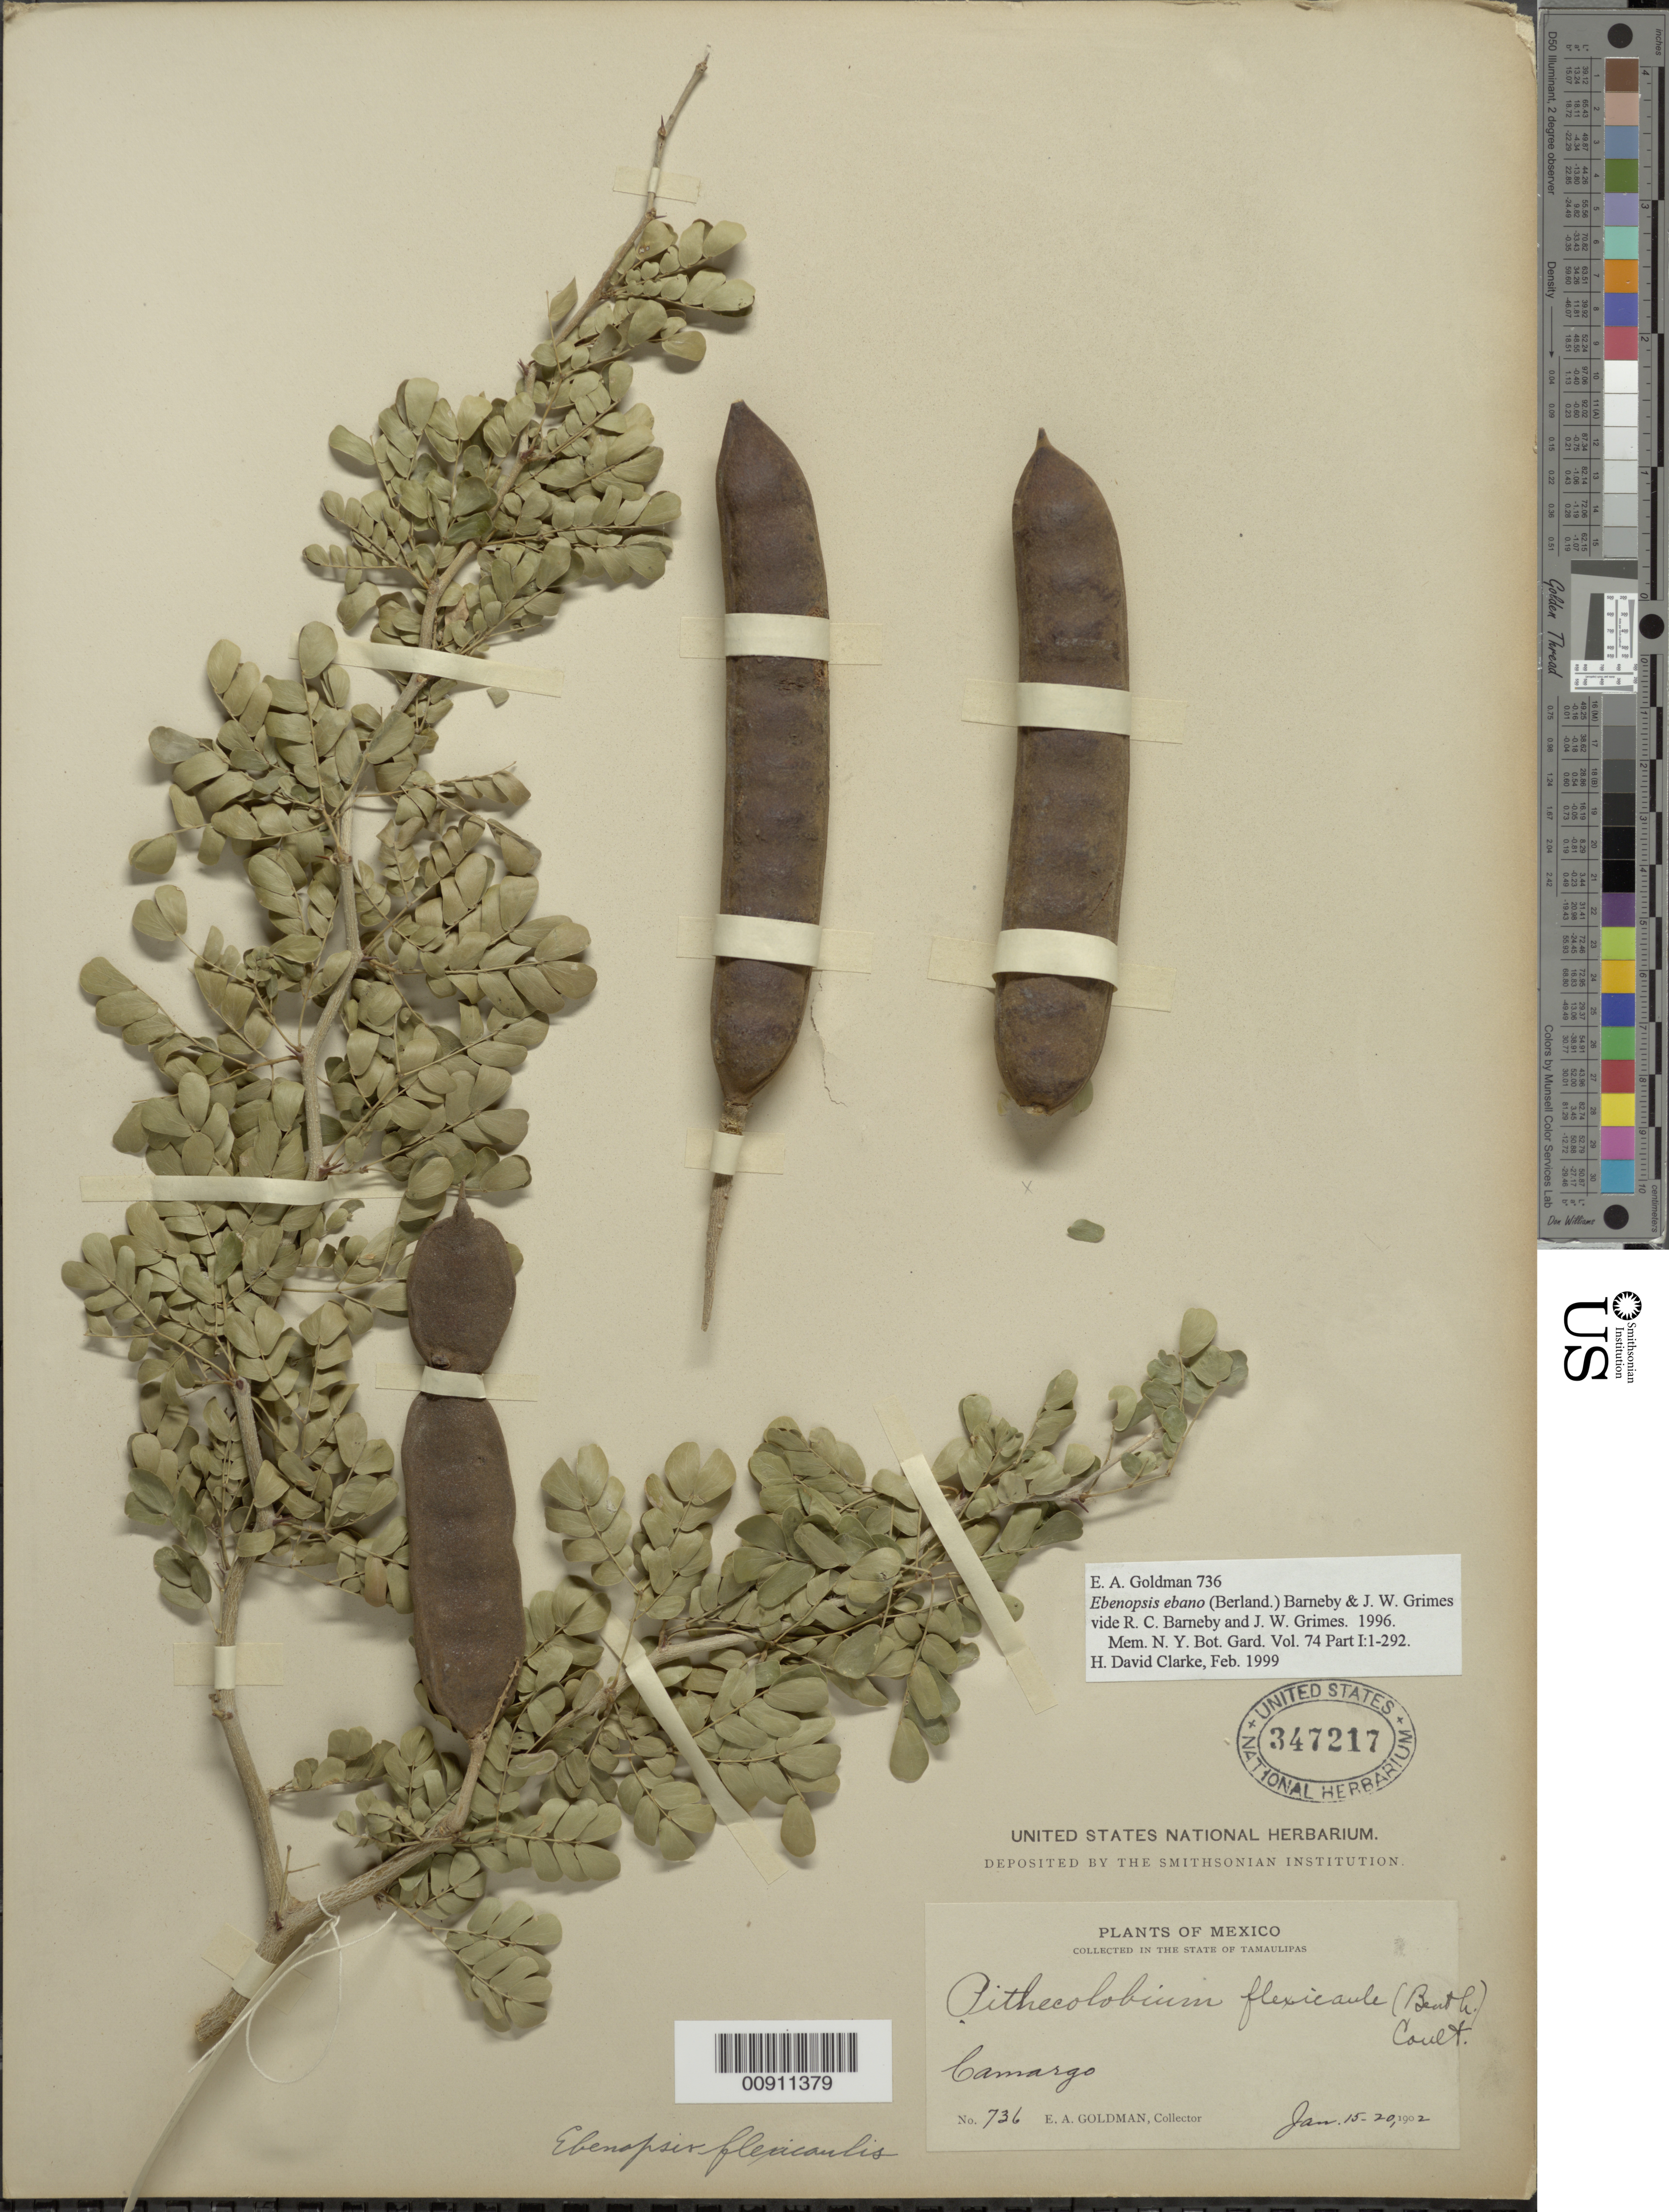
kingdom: Plantae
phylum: Tracheophyta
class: Magnoliopsida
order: Fabales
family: Fabaceae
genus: Ebenopsis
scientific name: Ebenopsis ebano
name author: (Berland.) Barneby & J.W. Grimes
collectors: E. A. Goldman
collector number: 736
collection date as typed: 15 Jan 1902 to 20 Jan 1902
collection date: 1902-01-15/1902-01-20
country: Mexico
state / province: Tamaulipas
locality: Camargo, Tamaulipas.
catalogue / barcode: US 347217